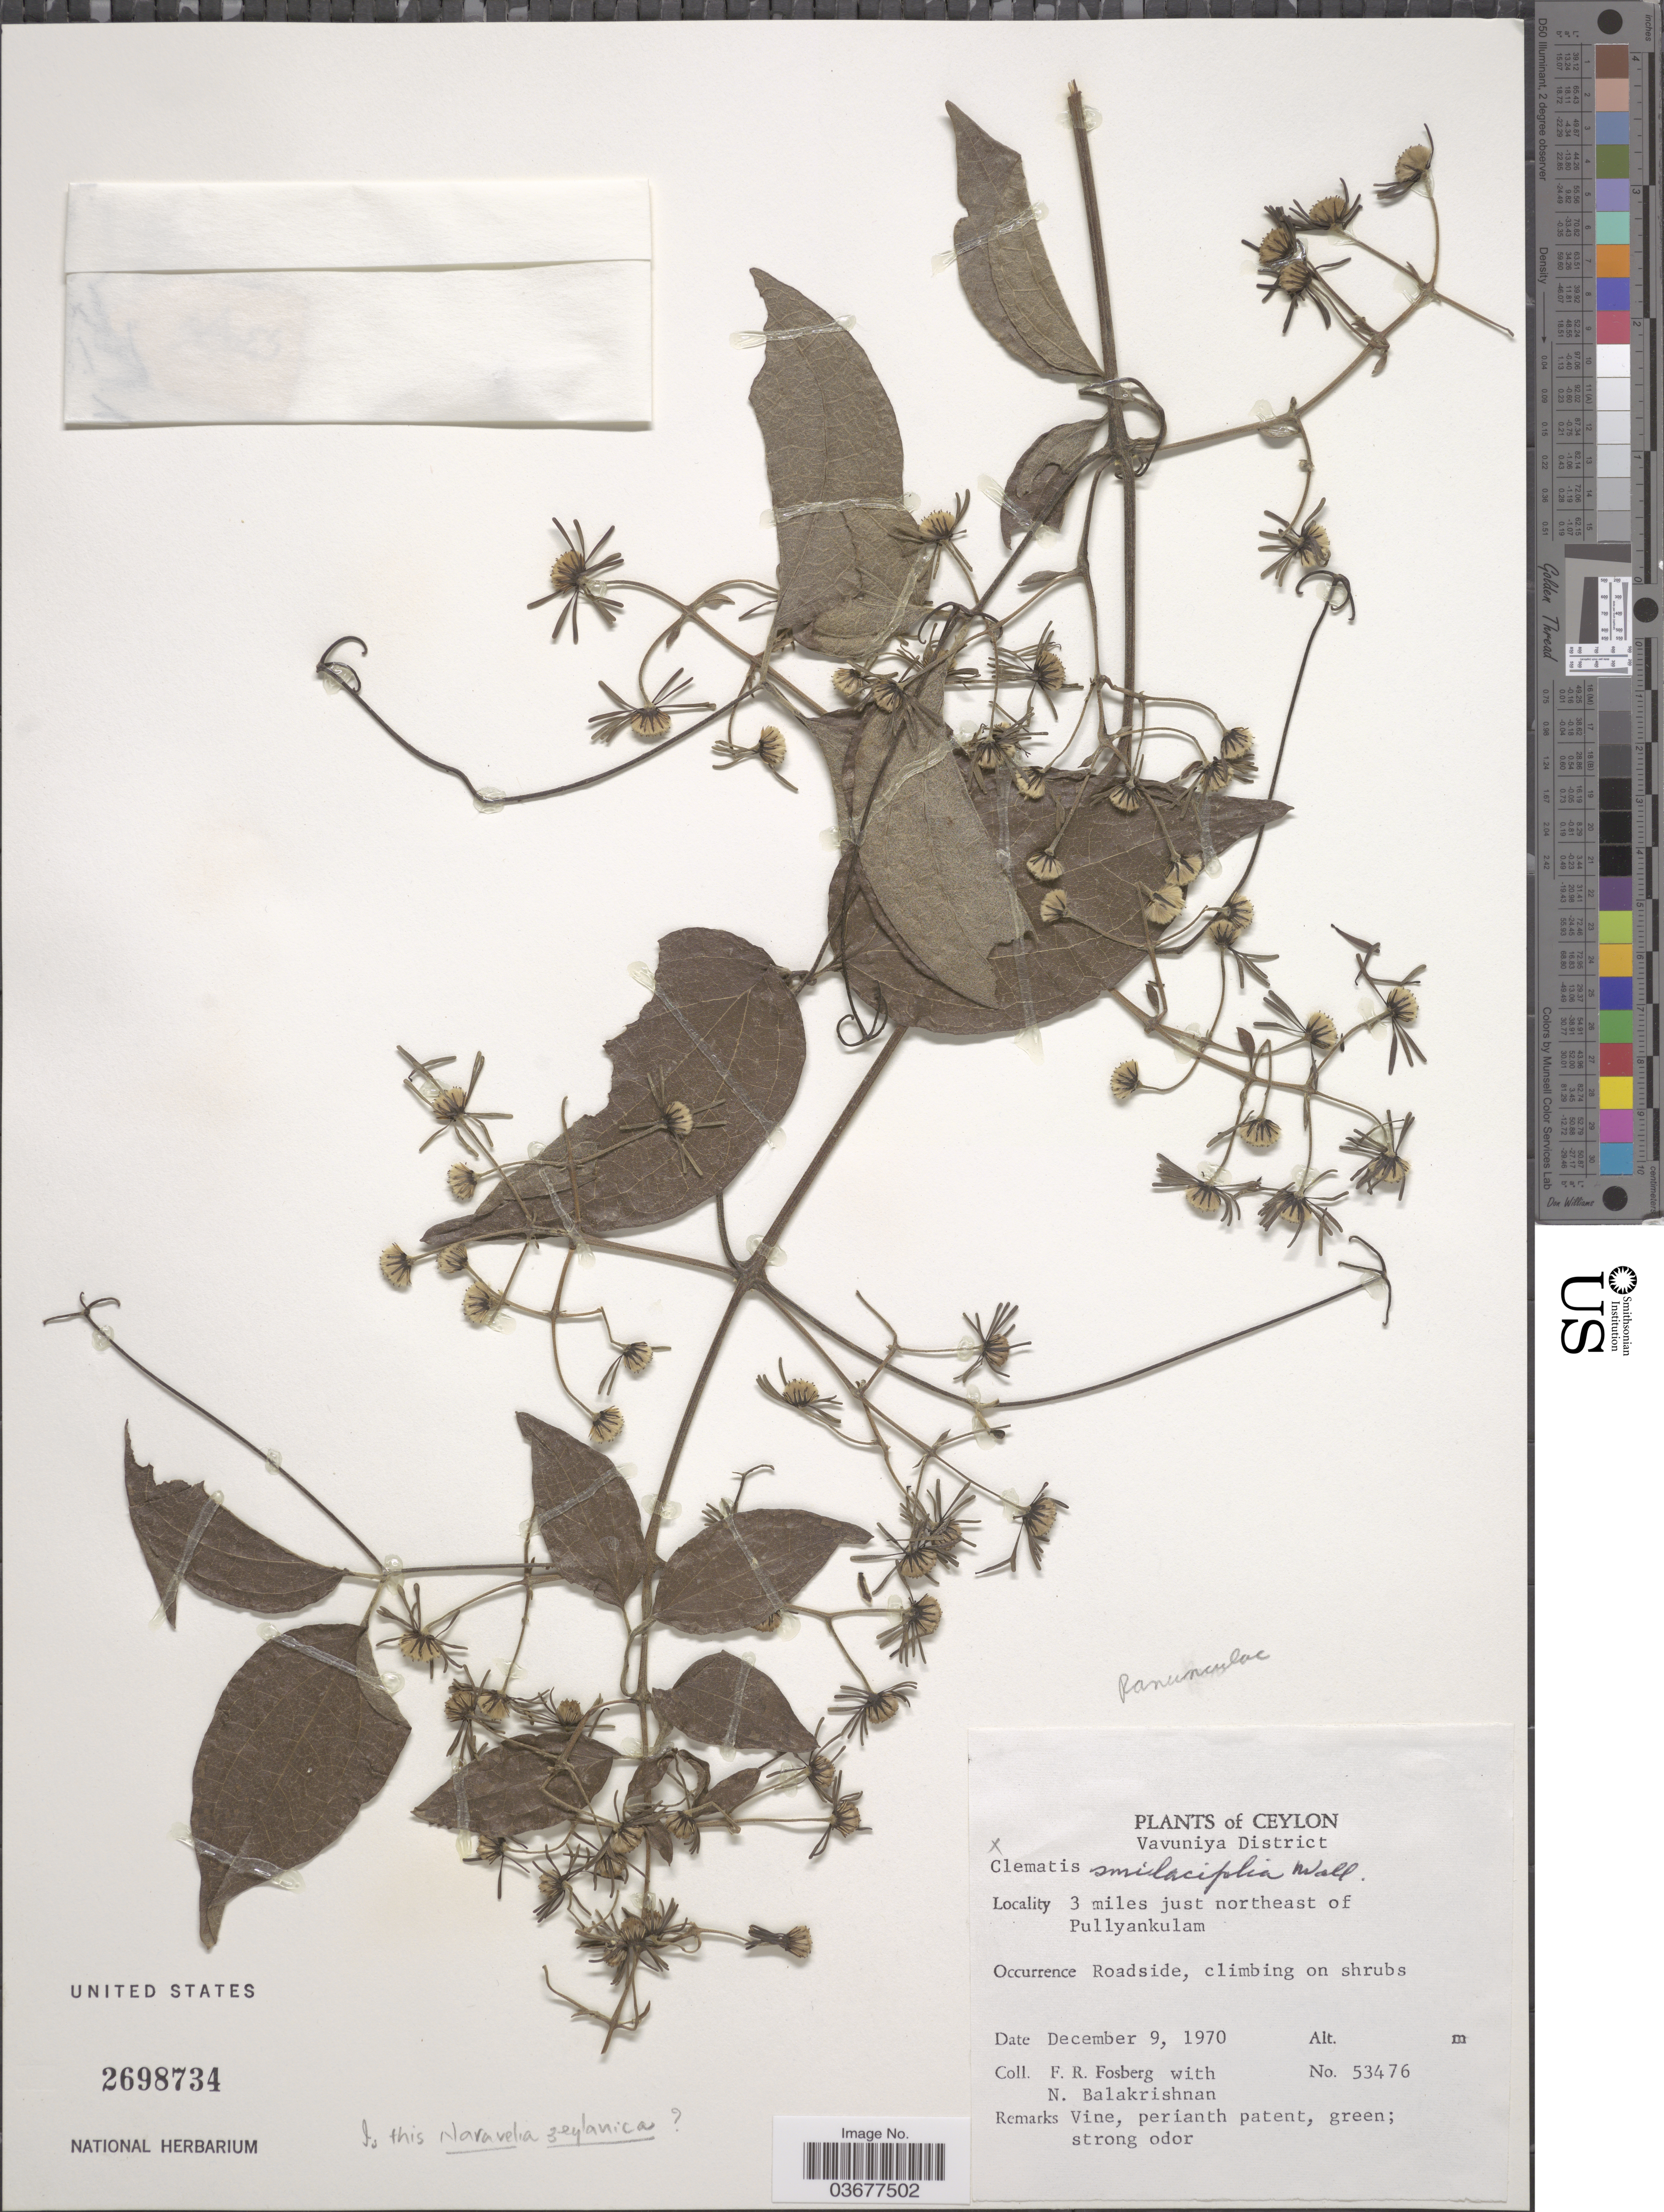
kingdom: Plantae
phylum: Tracheophyta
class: Magnoliopsida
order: Ranunculales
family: Ranunculaceae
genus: Clematis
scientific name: Clematis smilacifolia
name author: Wall.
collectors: F. R. Fosberg & N. Balakrishnan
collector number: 53476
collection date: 1970-12-09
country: Sri Lanka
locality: Ceylon, Vavuniya District. 3 miles just northeast of Pullyankulam.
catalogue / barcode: US 2698734